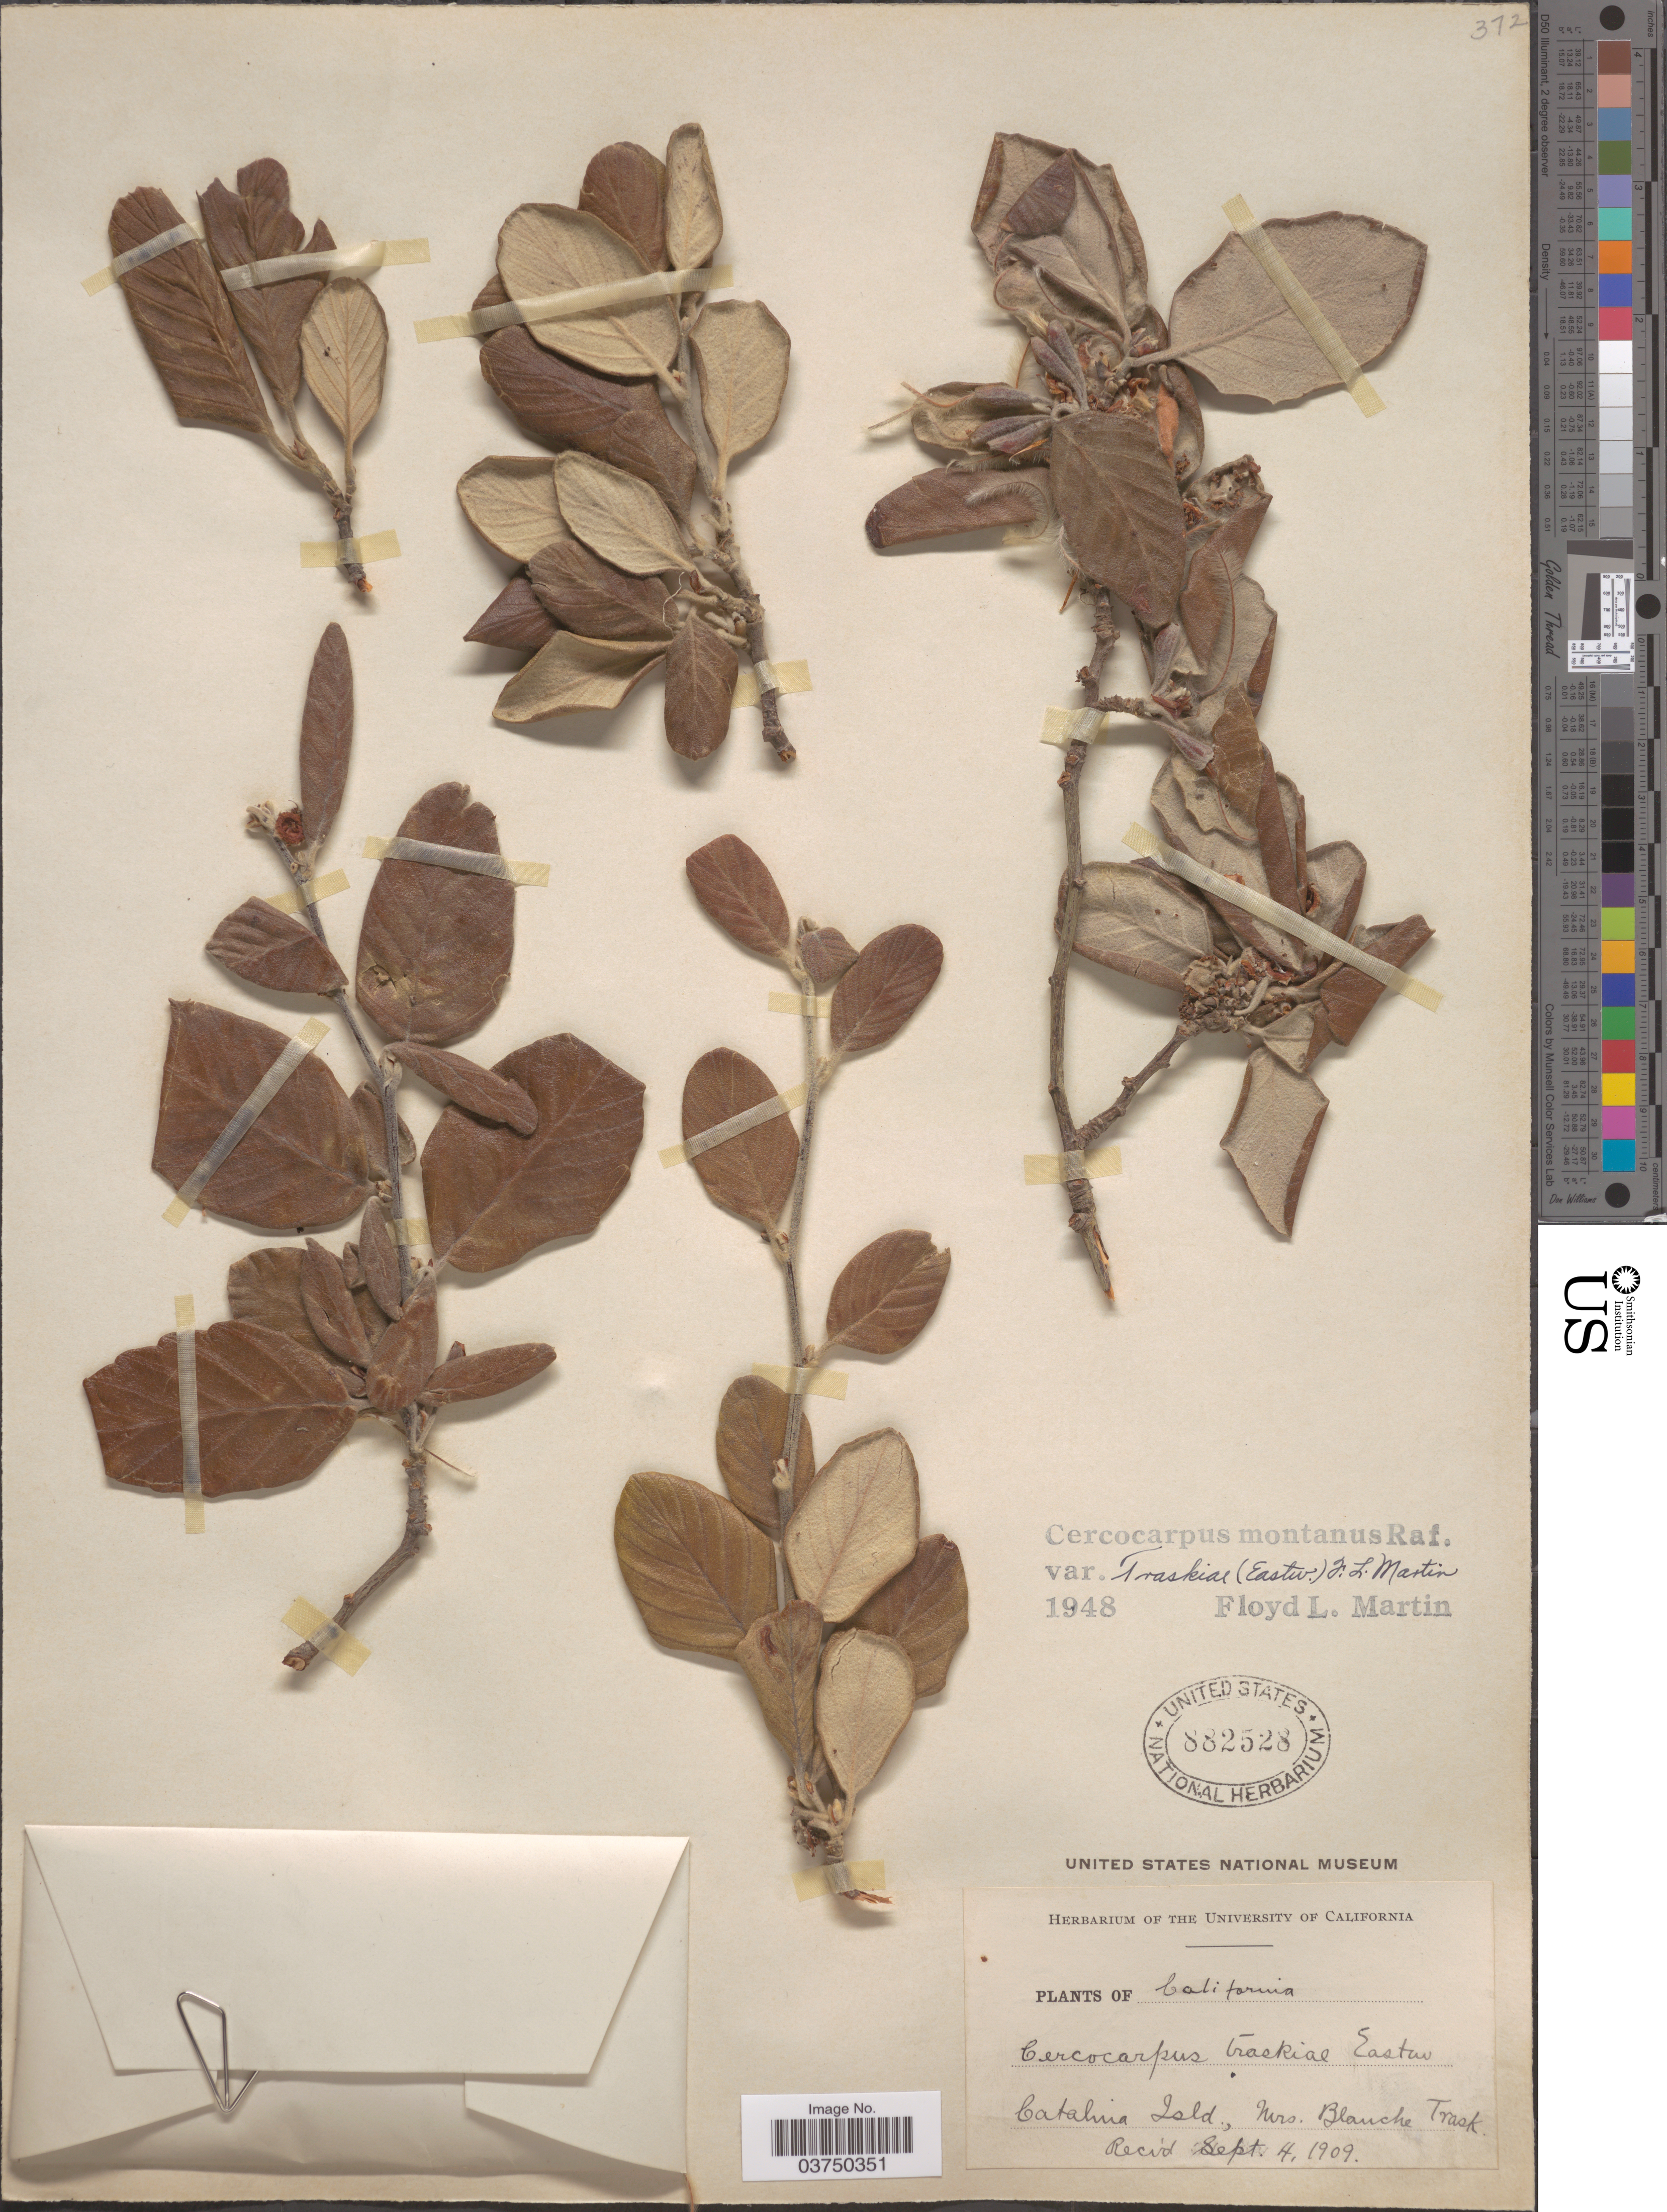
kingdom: Plantae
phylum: Tracheophyta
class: Magnoliopsida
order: Rosales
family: Rosaceae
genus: Cercocarpus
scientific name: Cercocarpus montanus var. traskiae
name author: (Eastw.) F.L. Martin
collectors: B. Trask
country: United States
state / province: California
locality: Catalina Isld.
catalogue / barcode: US 882528